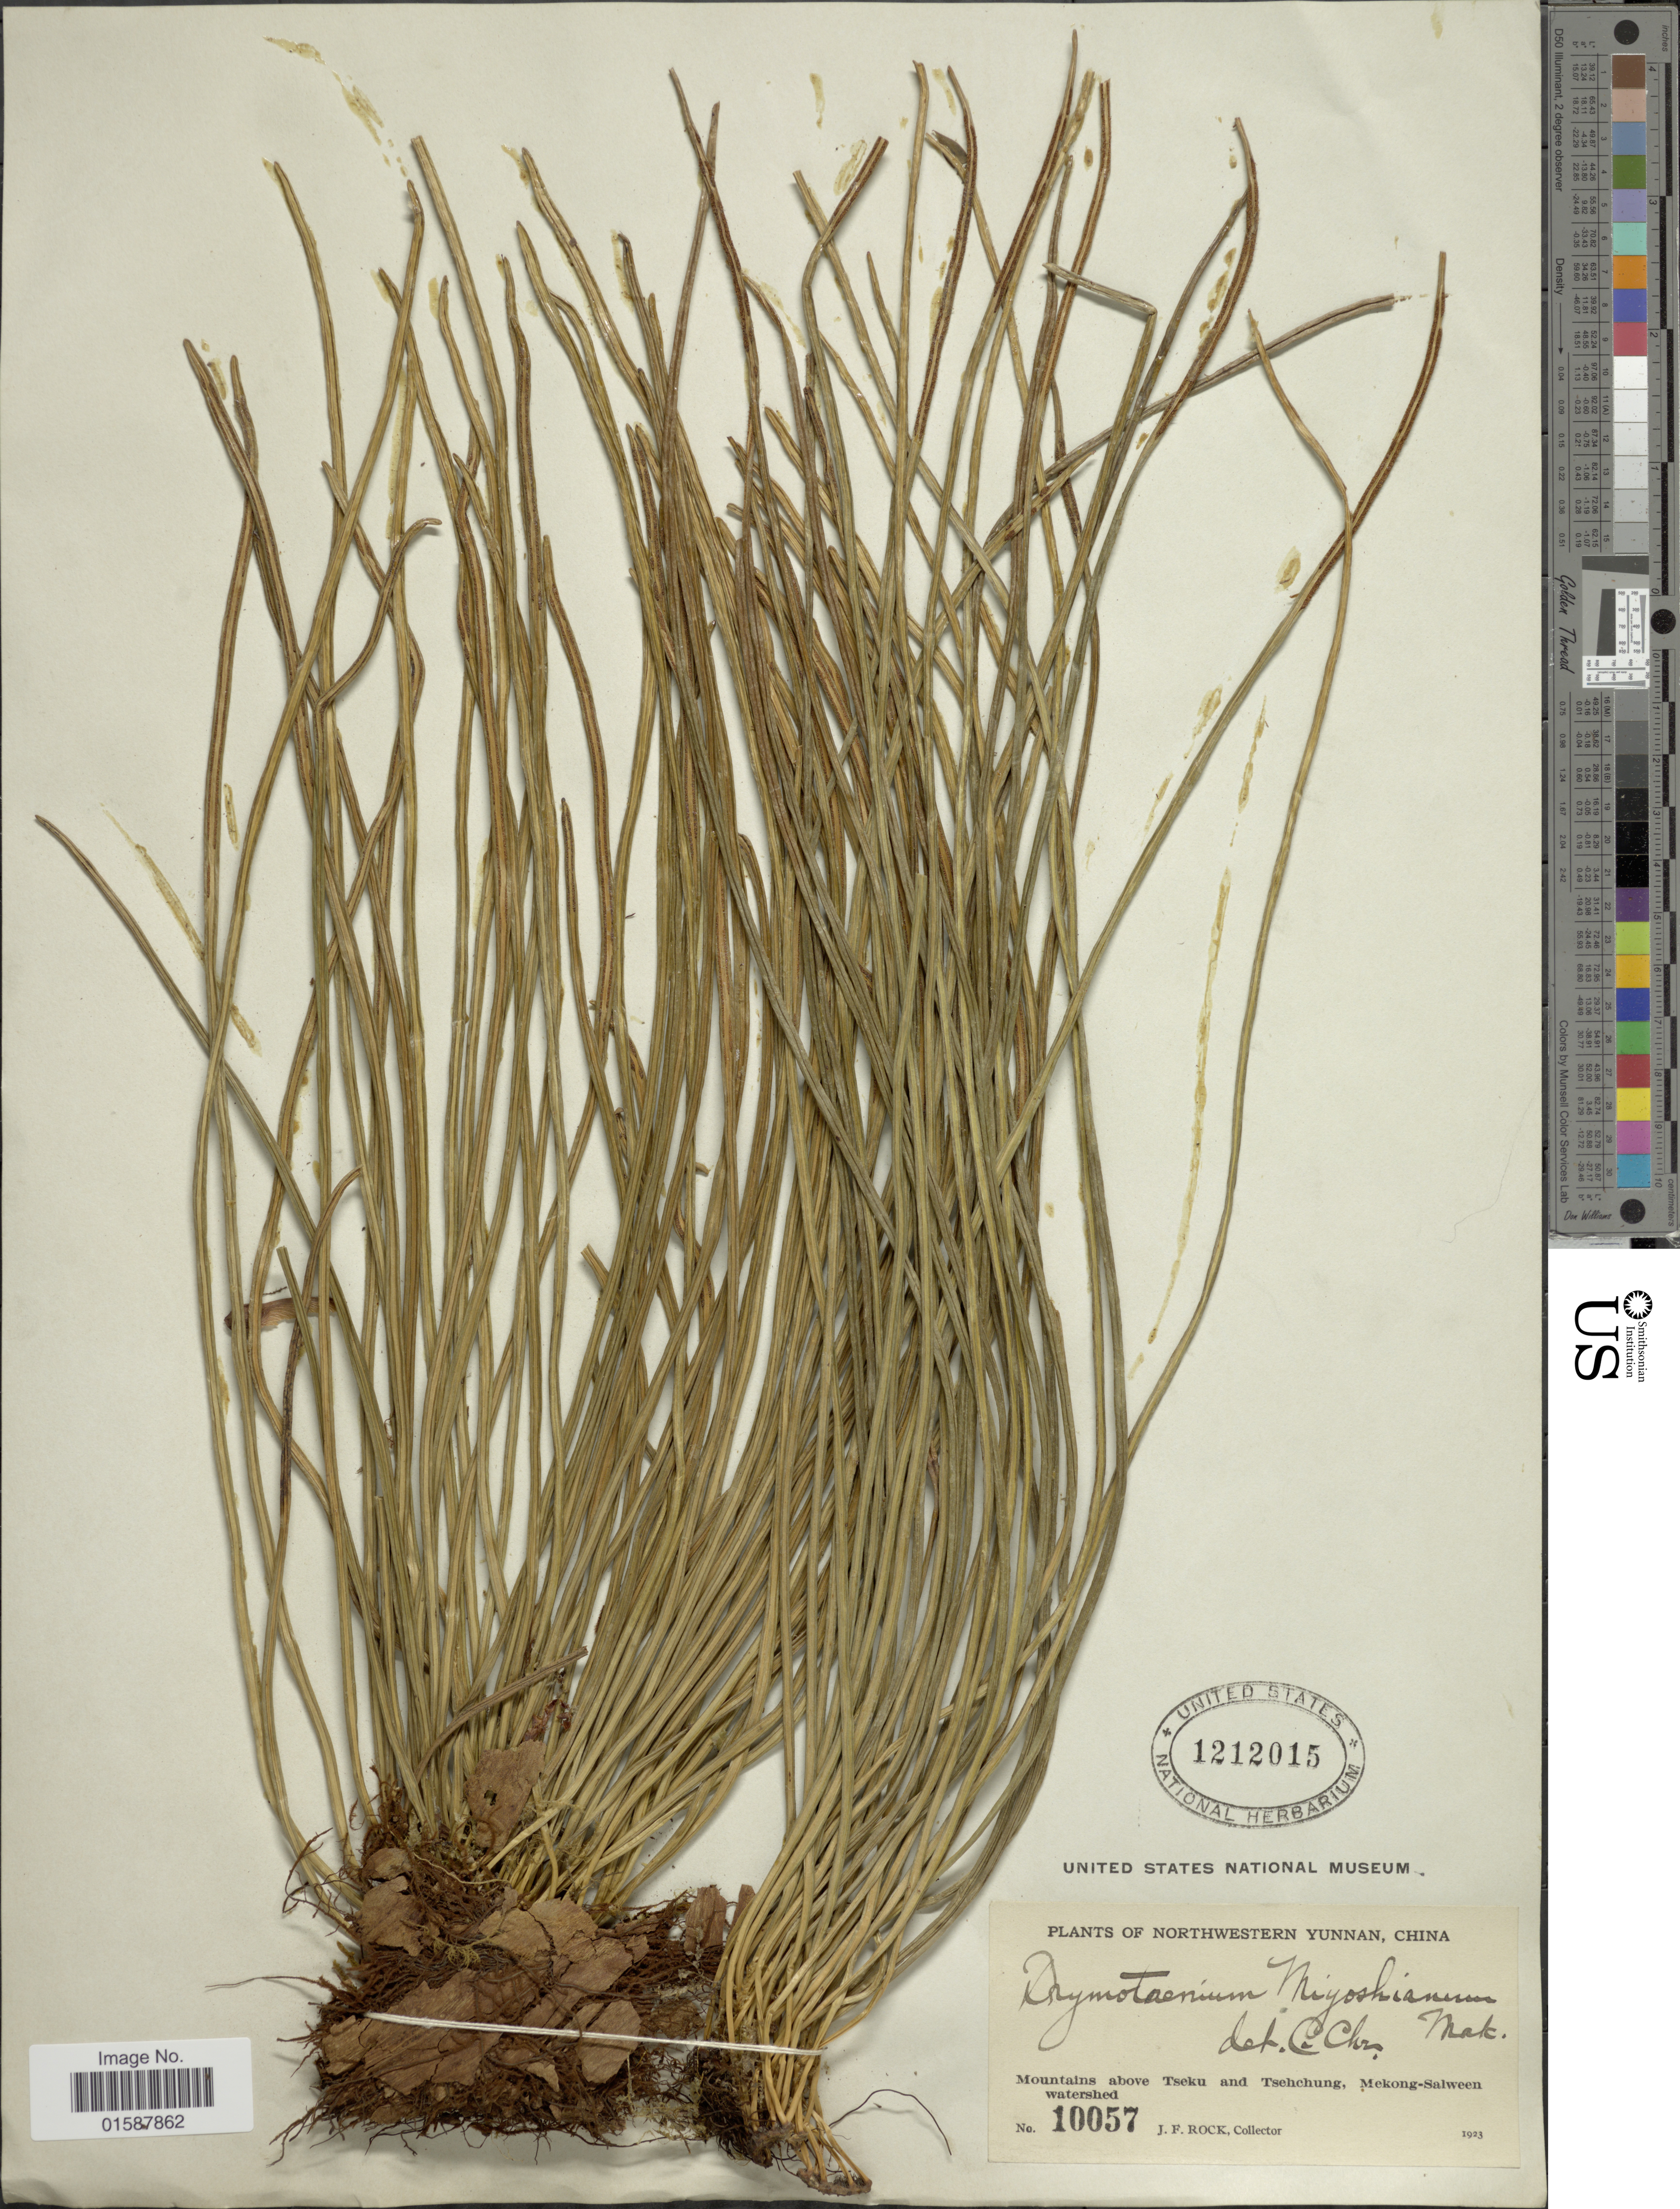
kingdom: Plantae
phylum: Tracheophyta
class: Polypodiopsida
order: Polypodiales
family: Polypodiaceae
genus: Lepisorus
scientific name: Lepisorus miyoshianus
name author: (Makino) Fraser-Jenk. & Subh. Chandra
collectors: J. Rock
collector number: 10057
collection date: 1923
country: China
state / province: Yunnan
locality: Northwestern Yunnan. Mountains above Tseku and Tsehchung, Mekong-Salween watershed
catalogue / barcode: US 1212015